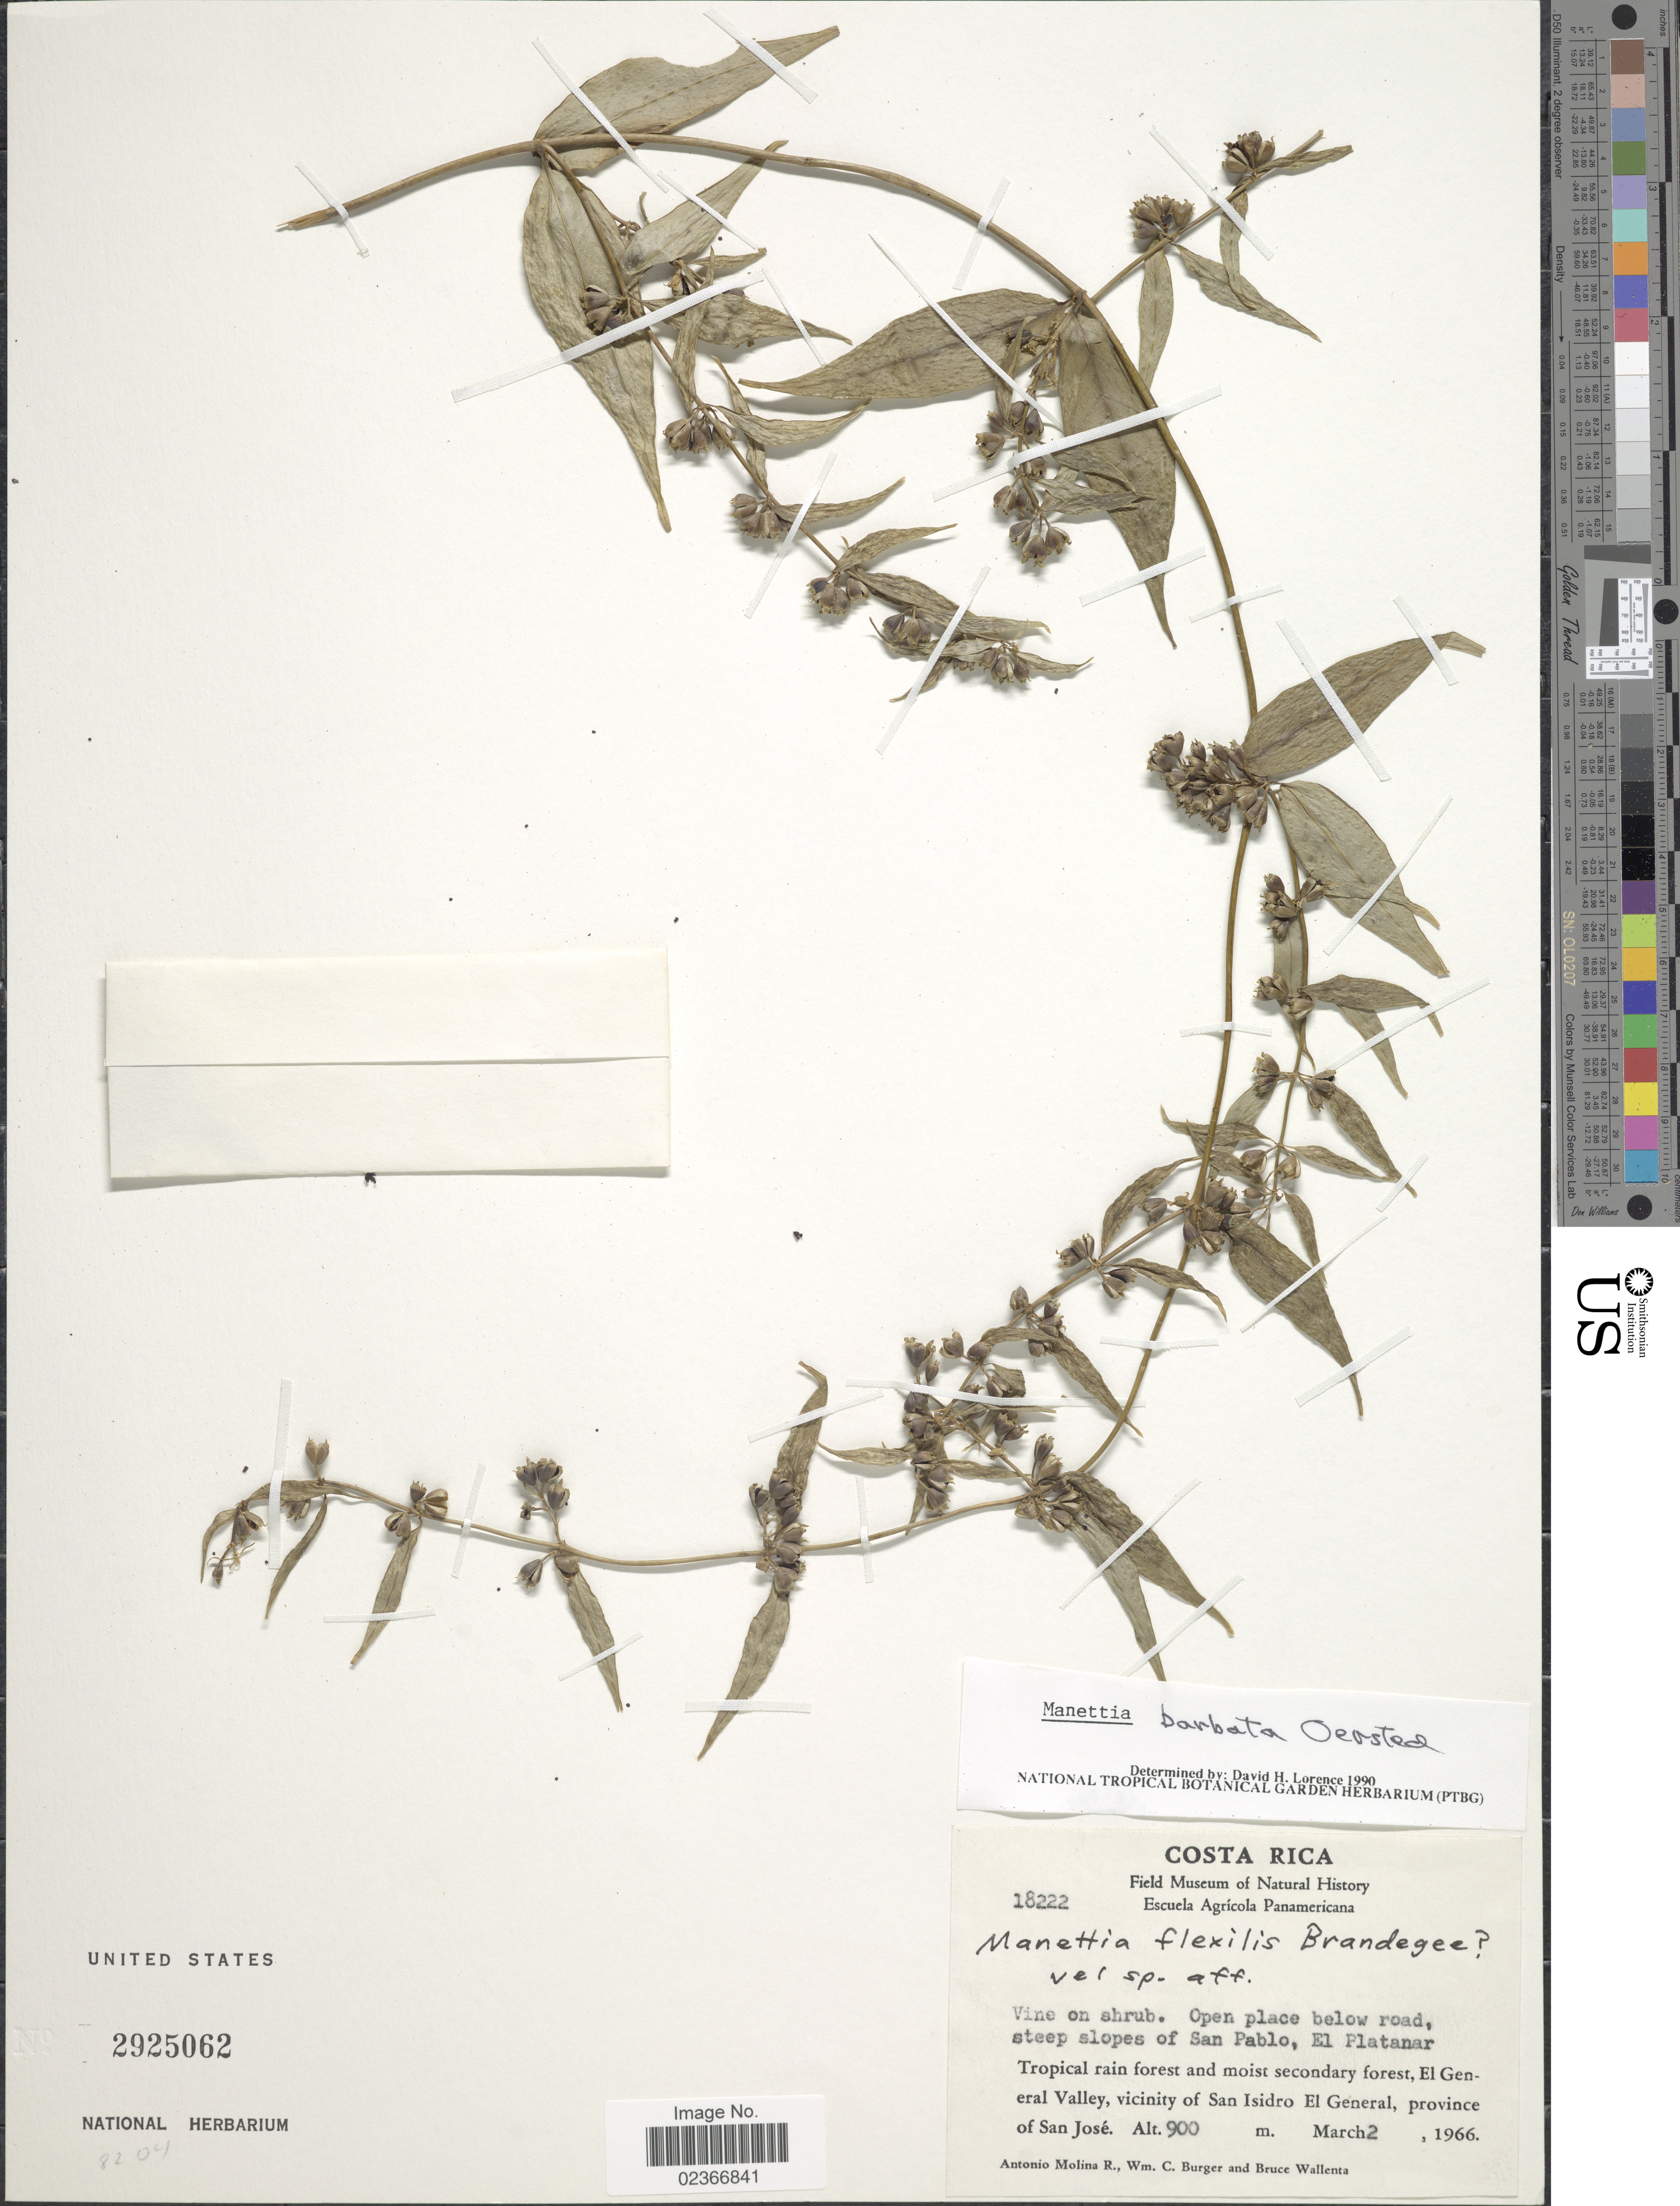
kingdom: Plantae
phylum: Tracheophyta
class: Magnoliopsida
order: Gentianales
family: Rubiaceae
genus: Manettia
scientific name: Manettia barbata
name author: Oerst.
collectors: A. Molina R., W. Burger & B. Wallenta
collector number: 18222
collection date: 1966-03-02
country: Costa Rica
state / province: San José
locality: Steep slopes of San Pablo, El Platanar. El General Valley, vicinity of San Isidro El General, province of San Jose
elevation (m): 900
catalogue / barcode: US 2925062